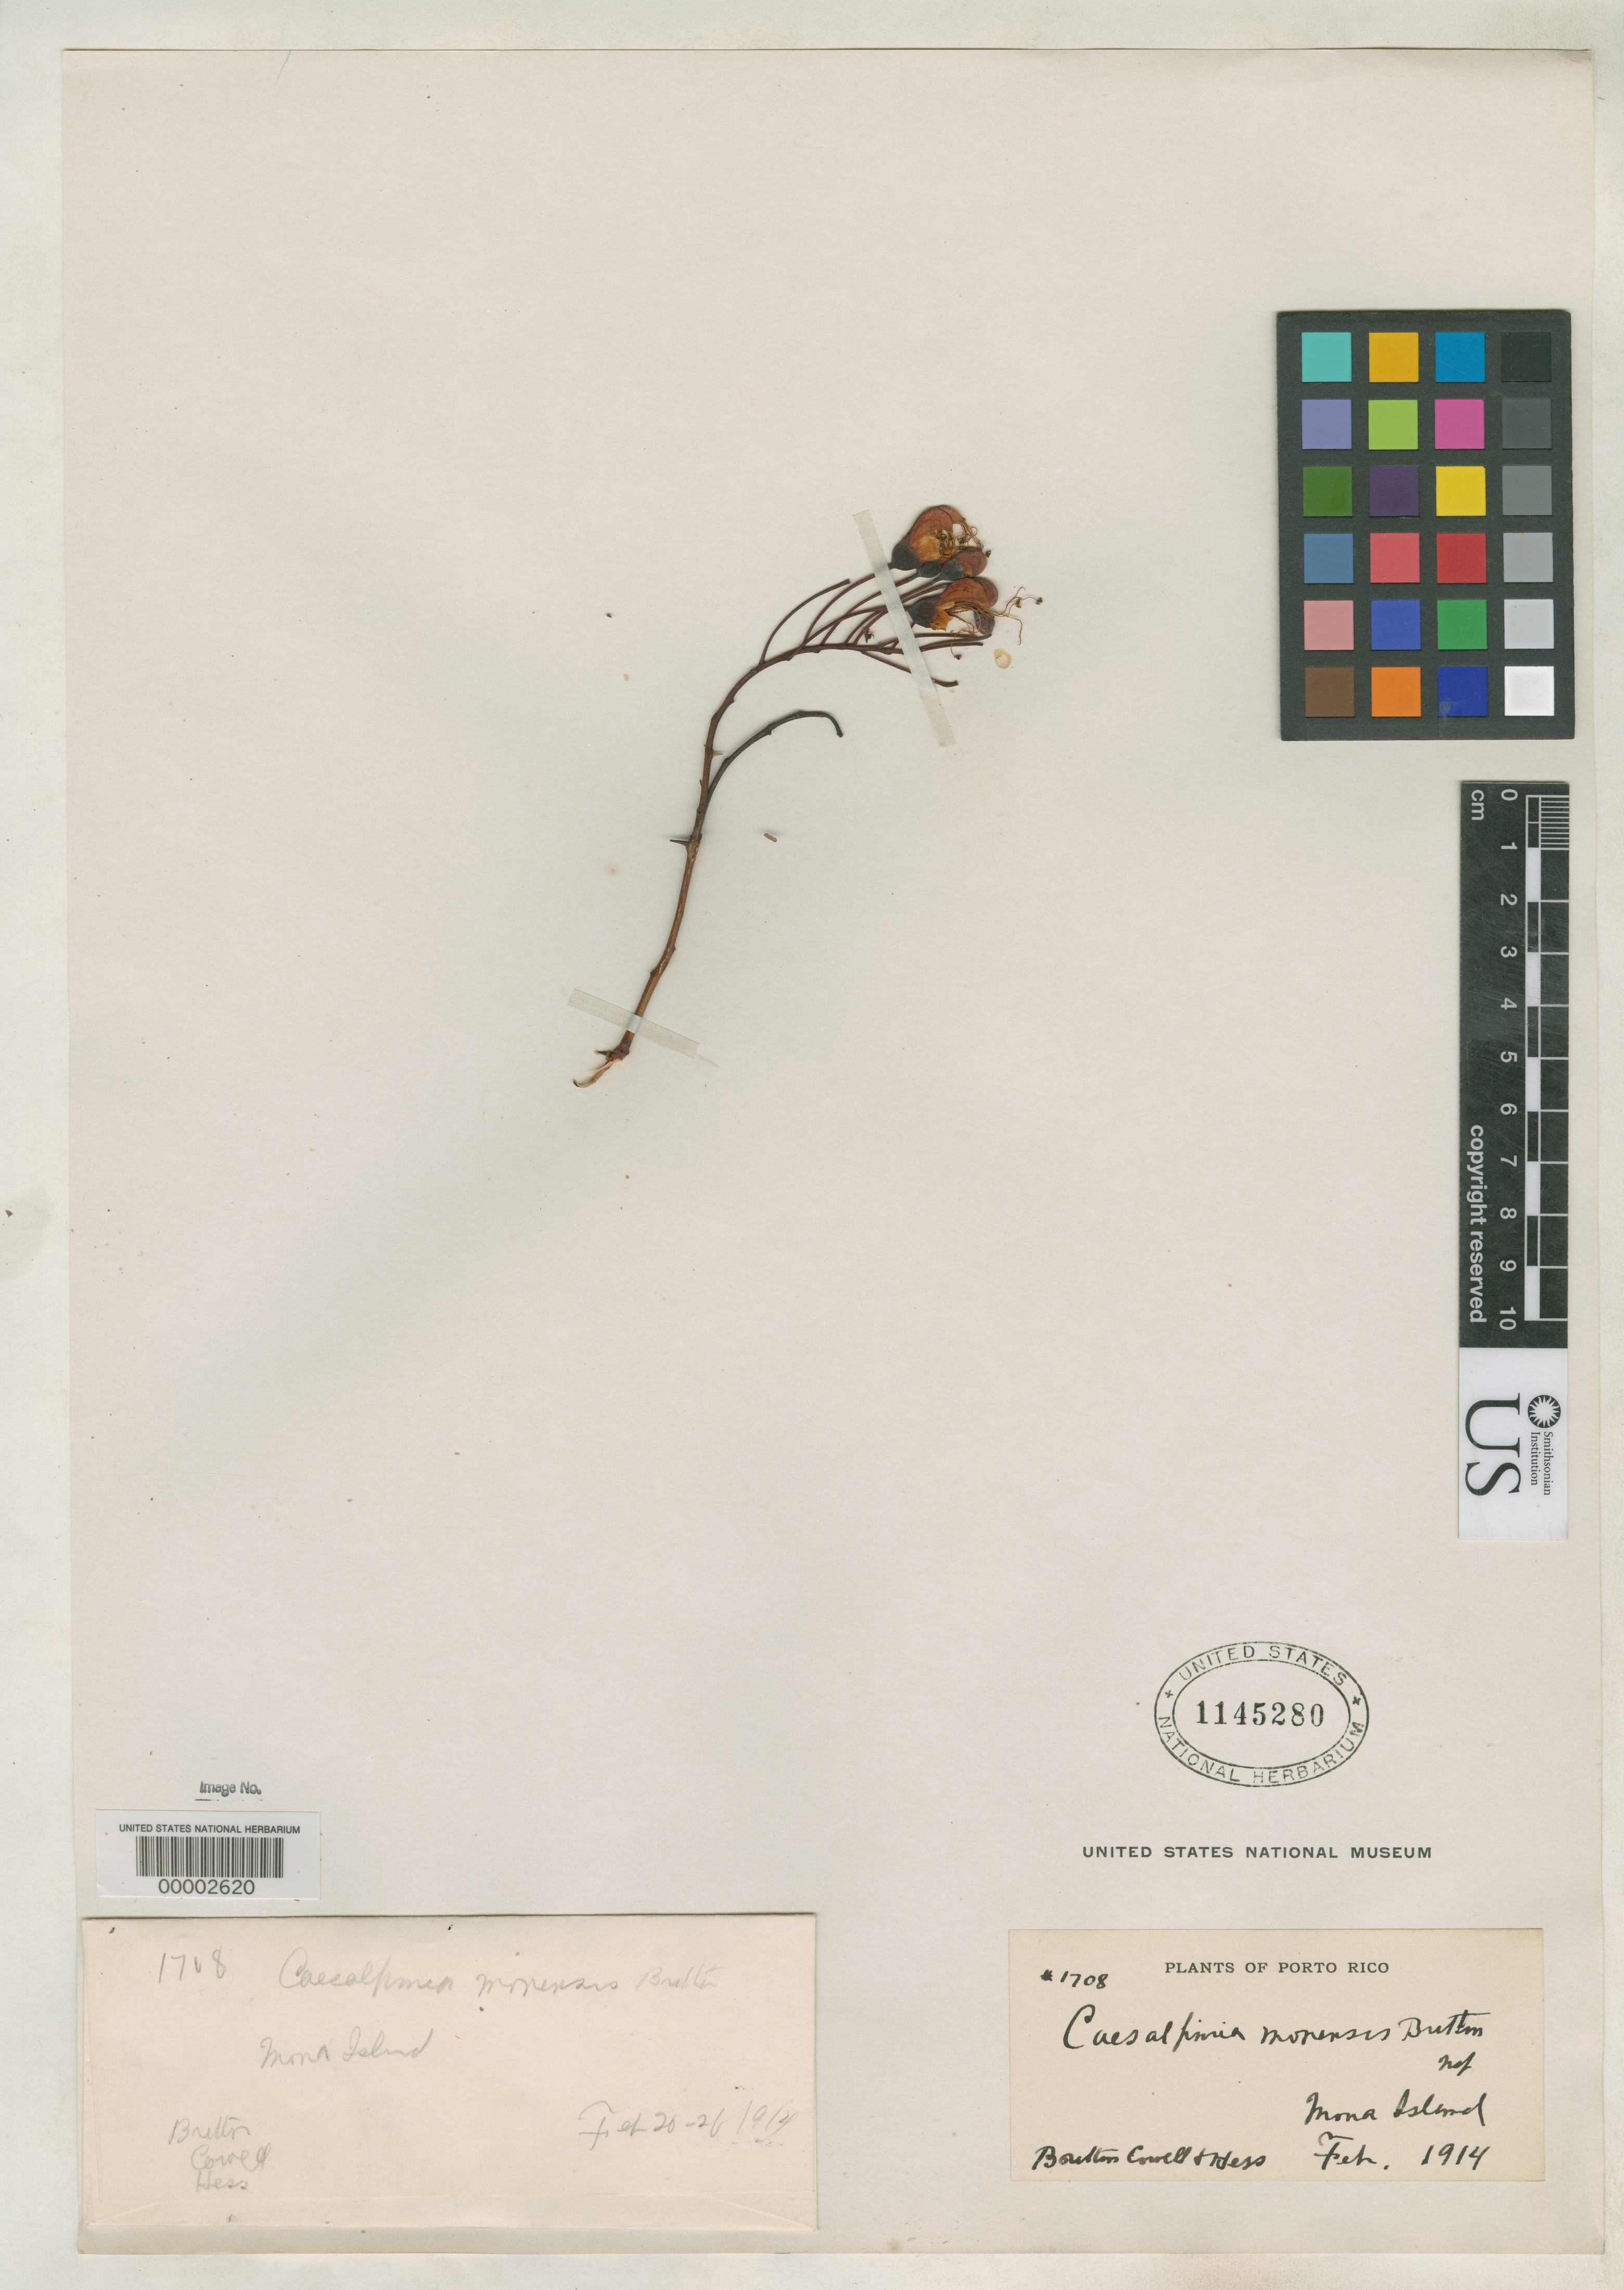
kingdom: Plantae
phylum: Tracheophyta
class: Magnoliopsida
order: Fabales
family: Fabaceae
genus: Caesalpinia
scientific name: Caesalpinia monensis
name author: Britton in Britton & P. Wilson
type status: Type Material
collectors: N. Britton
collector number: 1708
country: Puerto Rico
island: Mona Island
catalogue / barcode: US 1145280